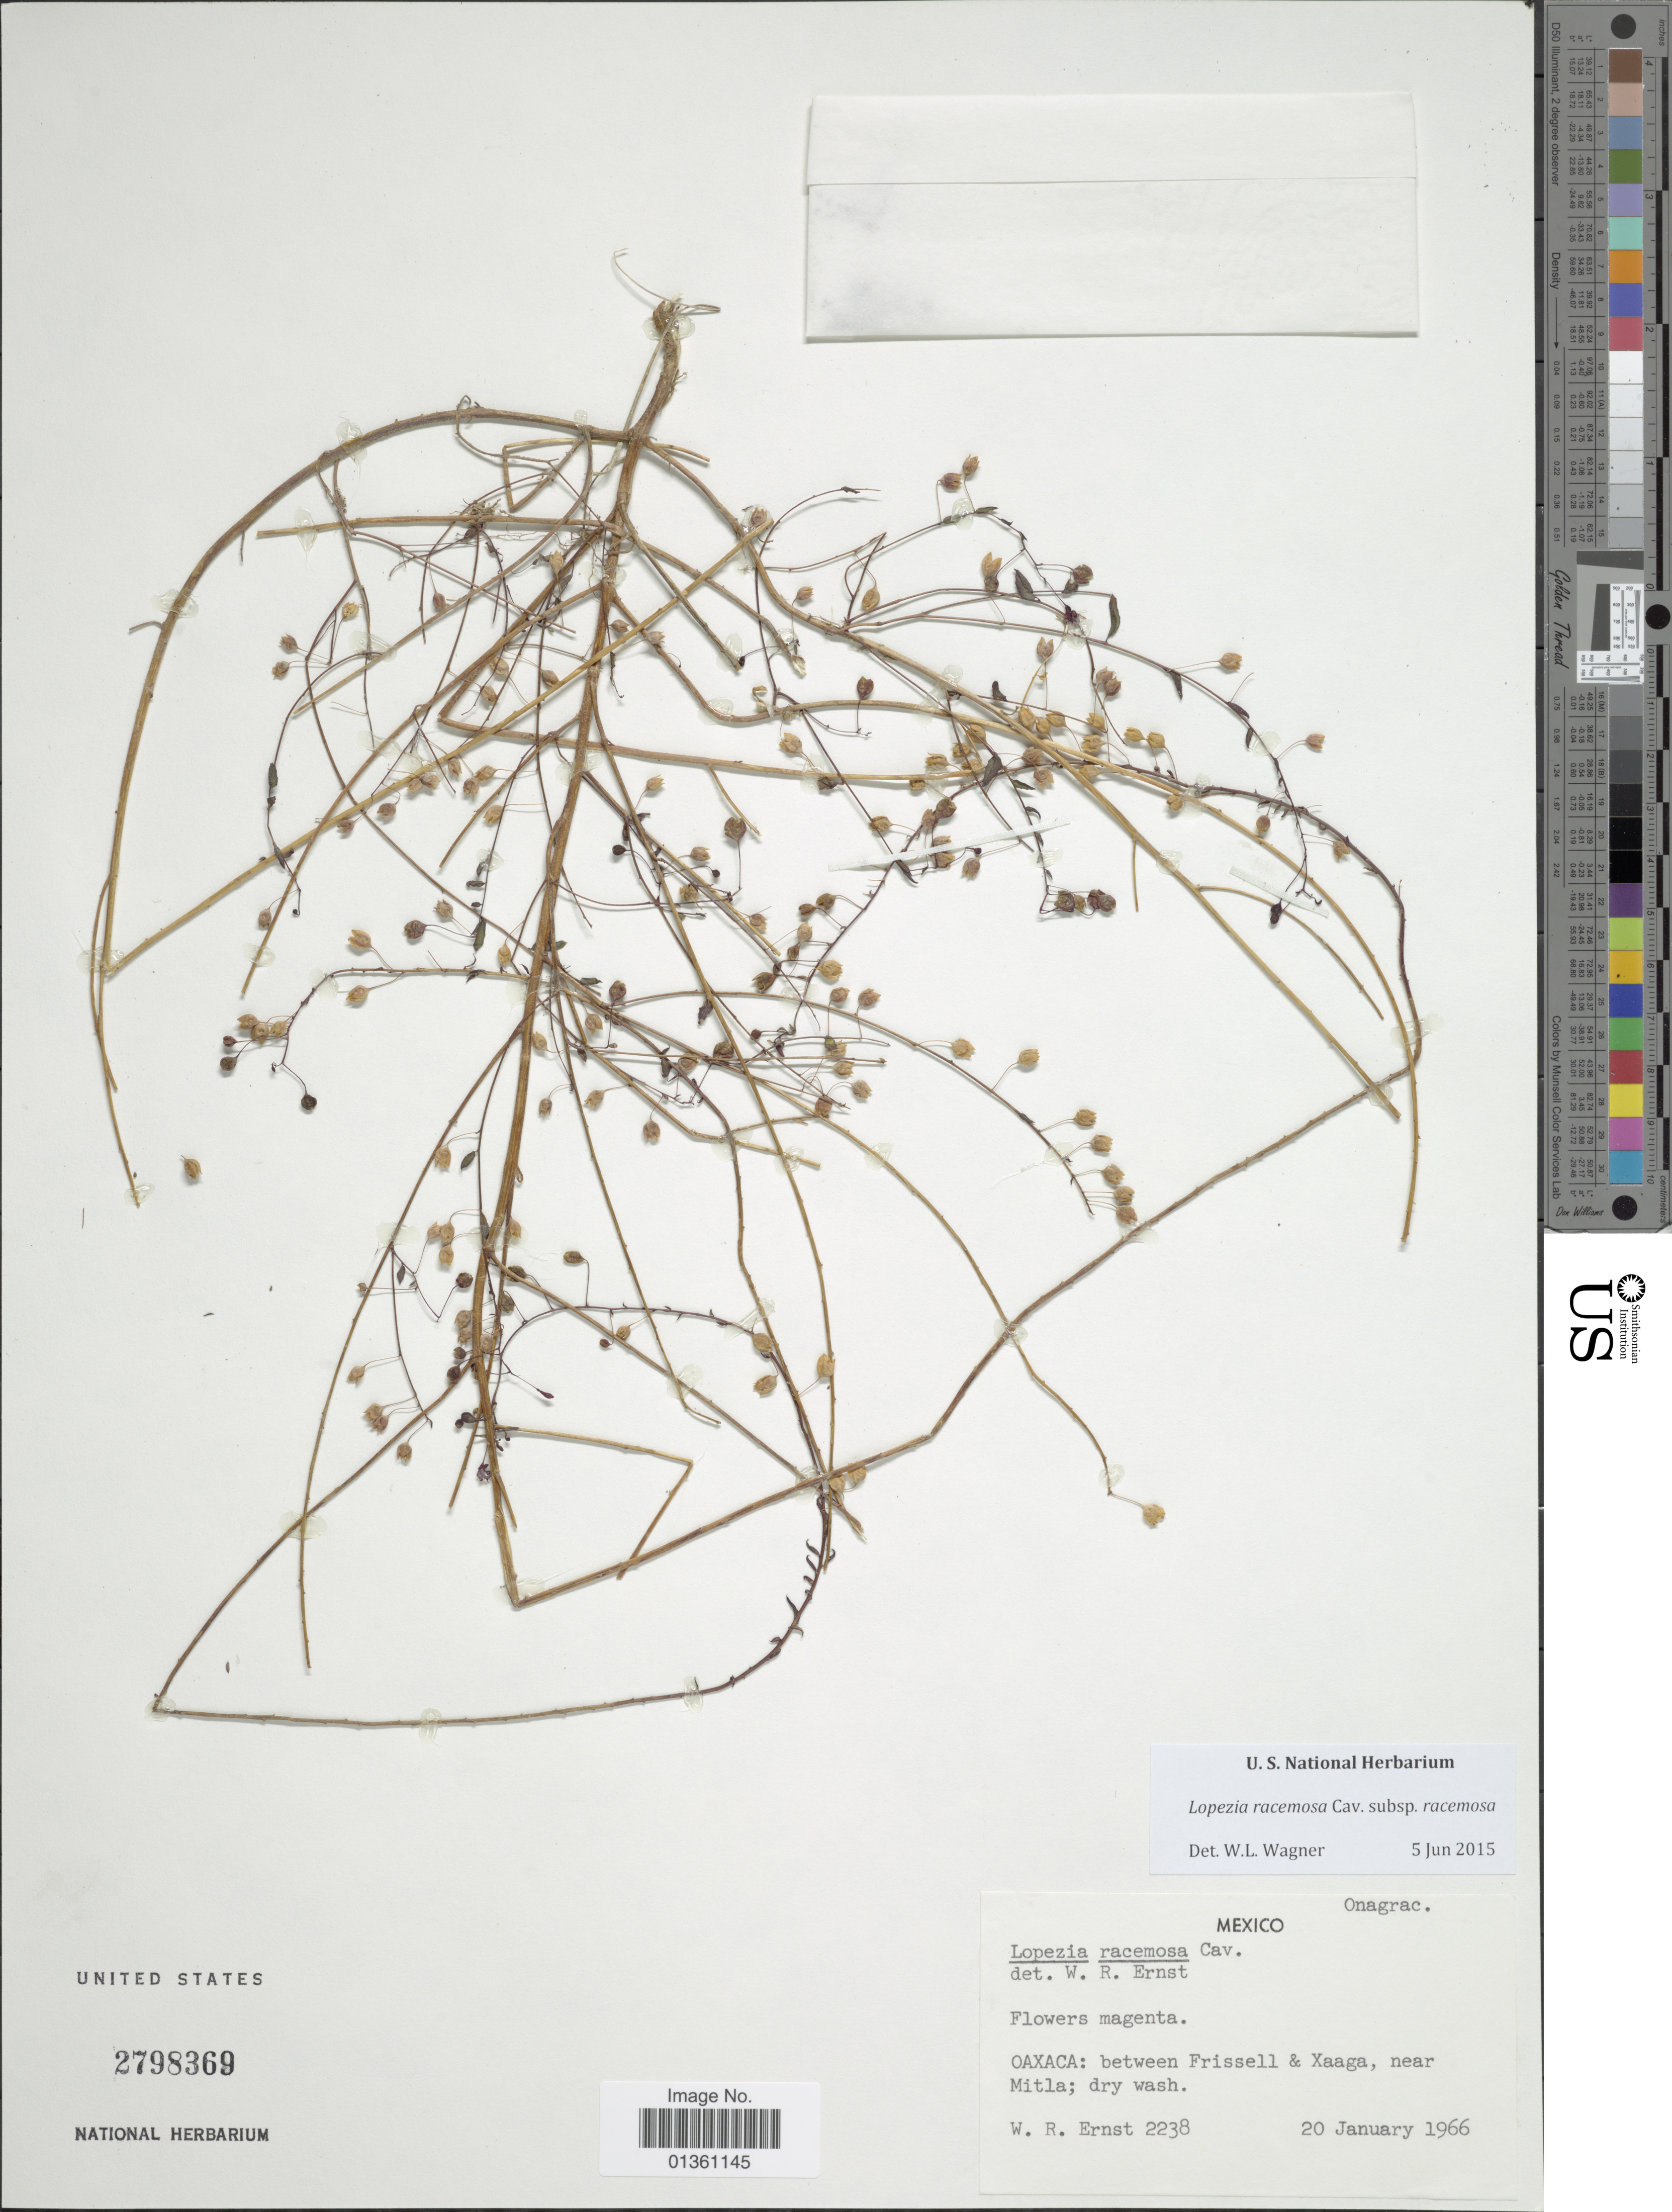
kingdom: Plantae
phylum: Tracheophyta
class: Magnoliopsida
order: Myrtales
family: Onagraceae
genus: Lopezia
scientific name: Lopezia racemosa subsp. racemosa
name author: Cav.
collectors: W. R. Ernst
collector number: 2238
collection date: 1966-01-20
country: Mexico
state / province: Oaxaca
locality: Between Frissell & Xaaga, near Mitla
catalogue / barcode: US 2798369